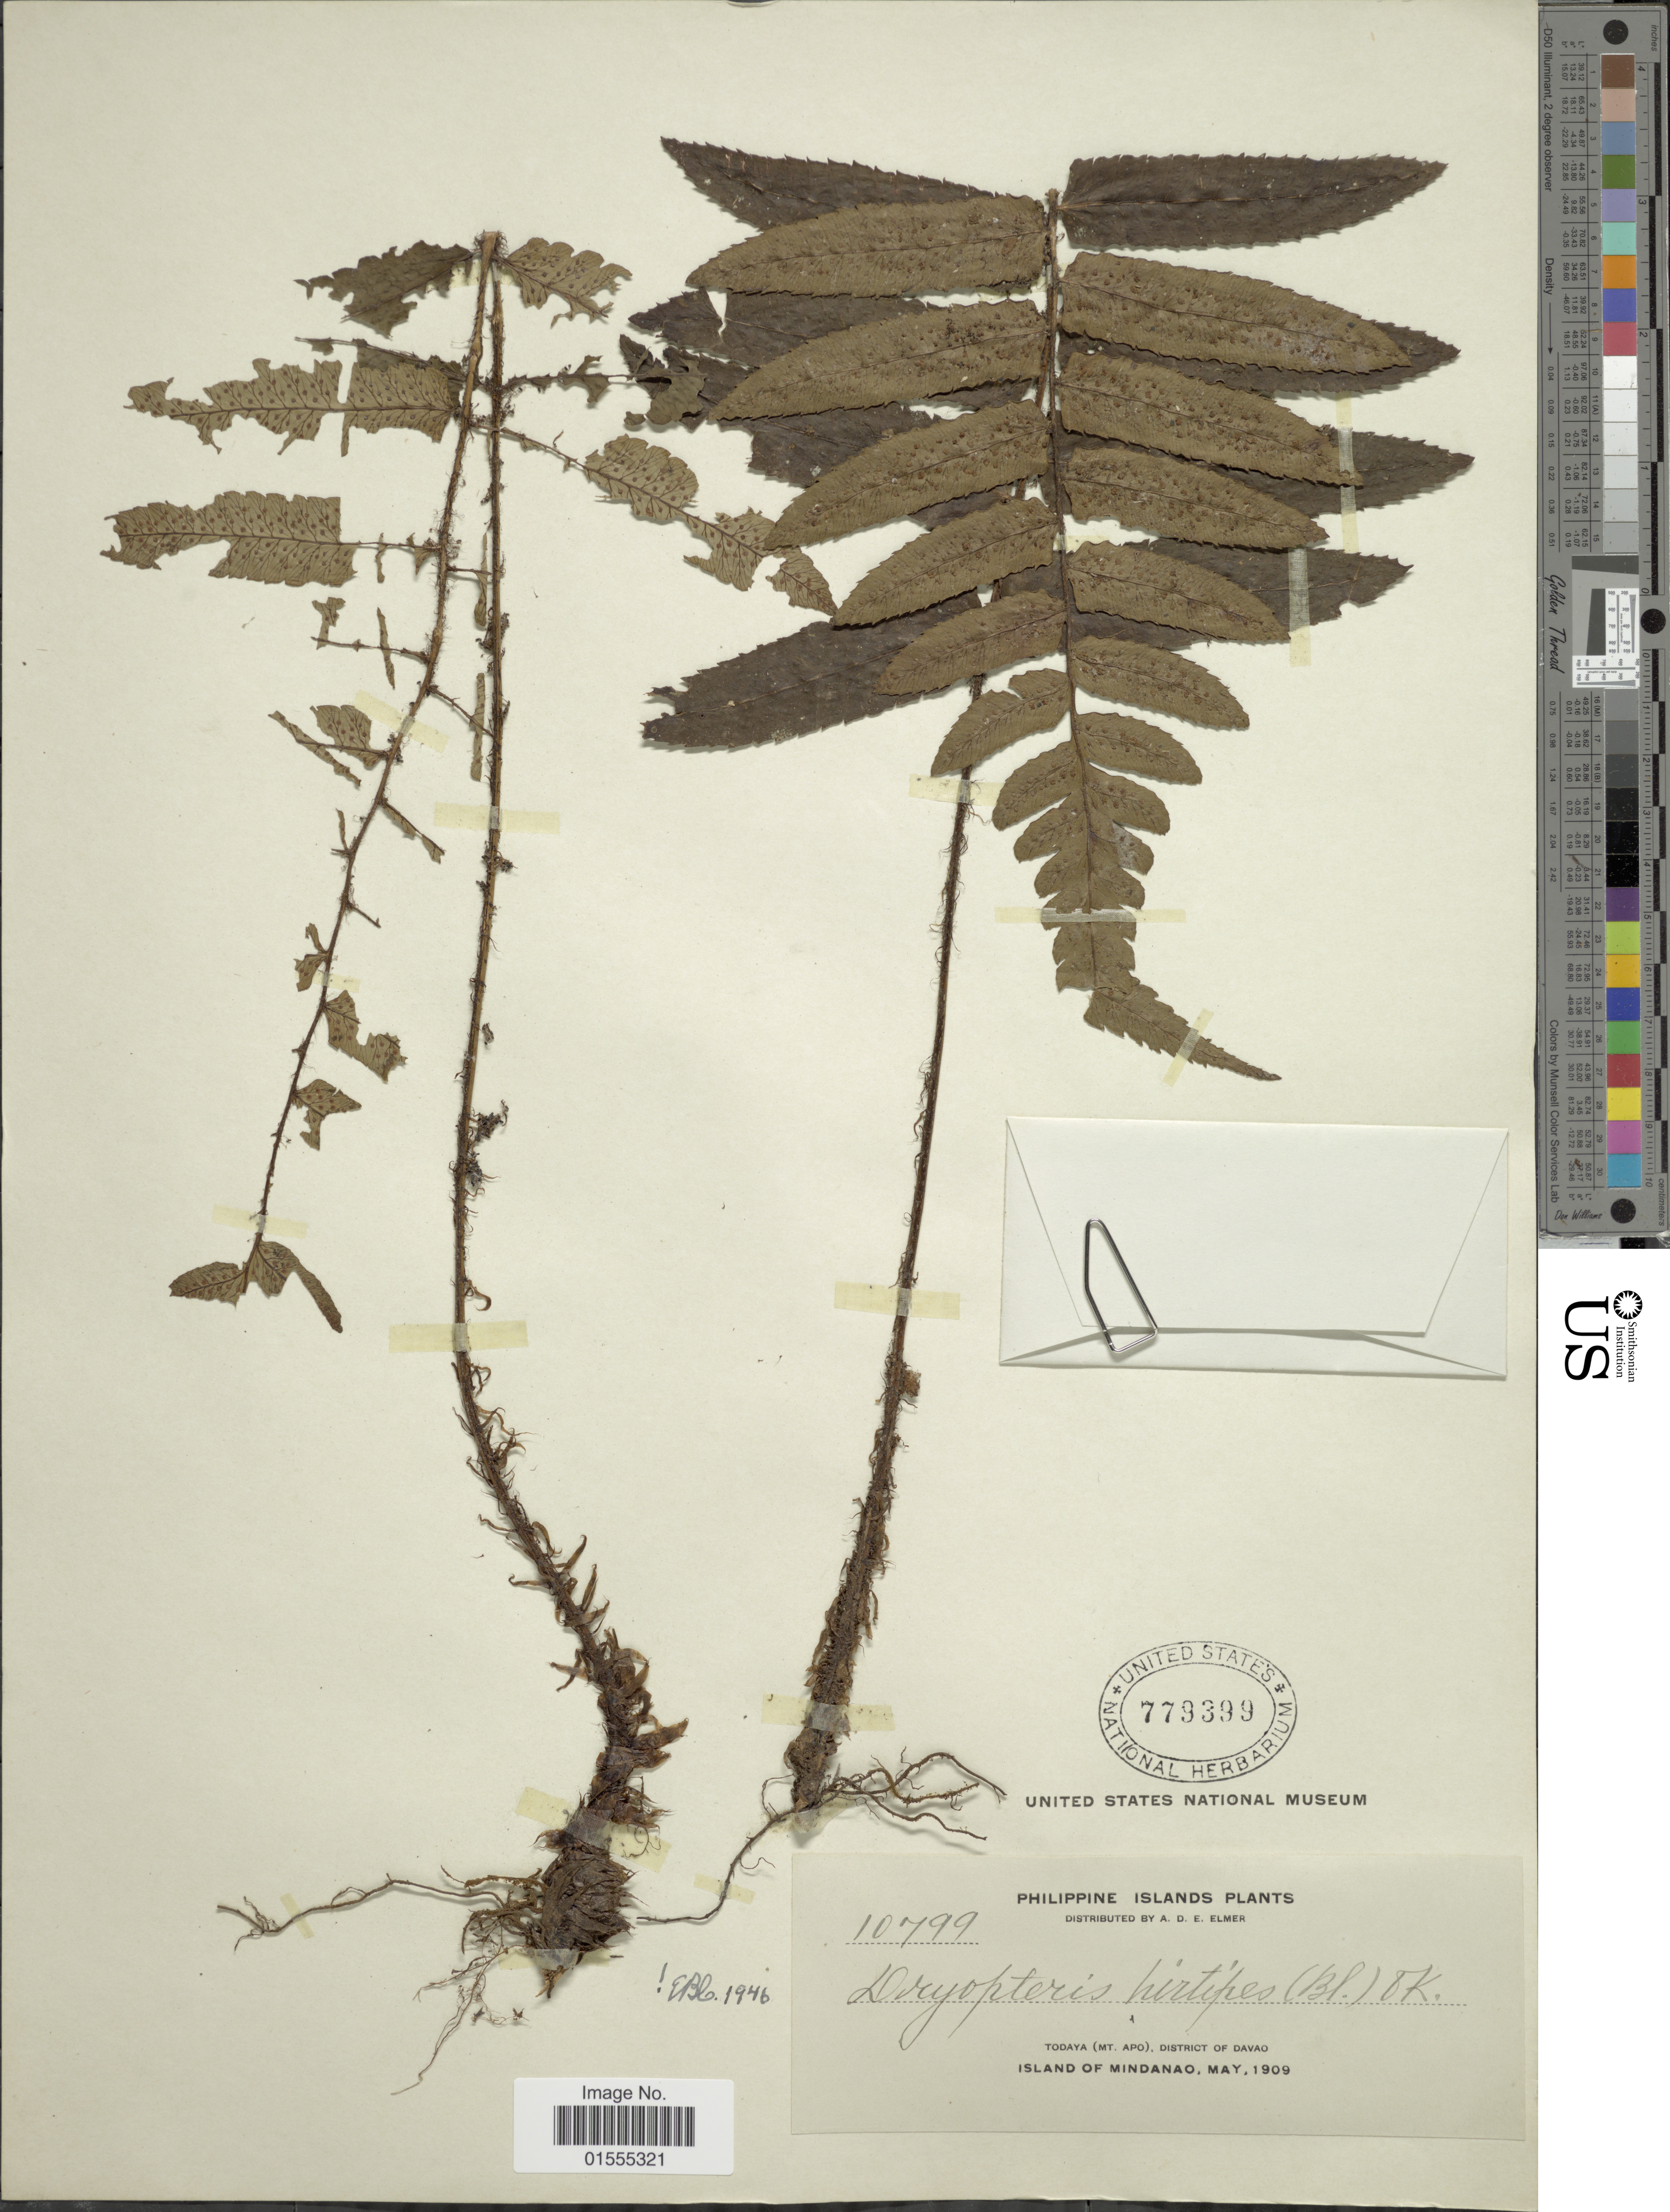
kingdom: Plantae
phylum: Tracheophyta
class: Polypodiopsida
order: Polypodiales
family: Dryopteridaceae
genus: Dryopteris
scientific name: Dryopteris hirtipes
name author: (Blume) Kuntze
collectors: A. D. E. Elmer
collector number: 1079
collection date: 1909-05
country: Philippines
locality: Philippine Islands, Todaya (Mt. Apo), District of Davao, island of Mindanao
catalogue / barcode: US 779399